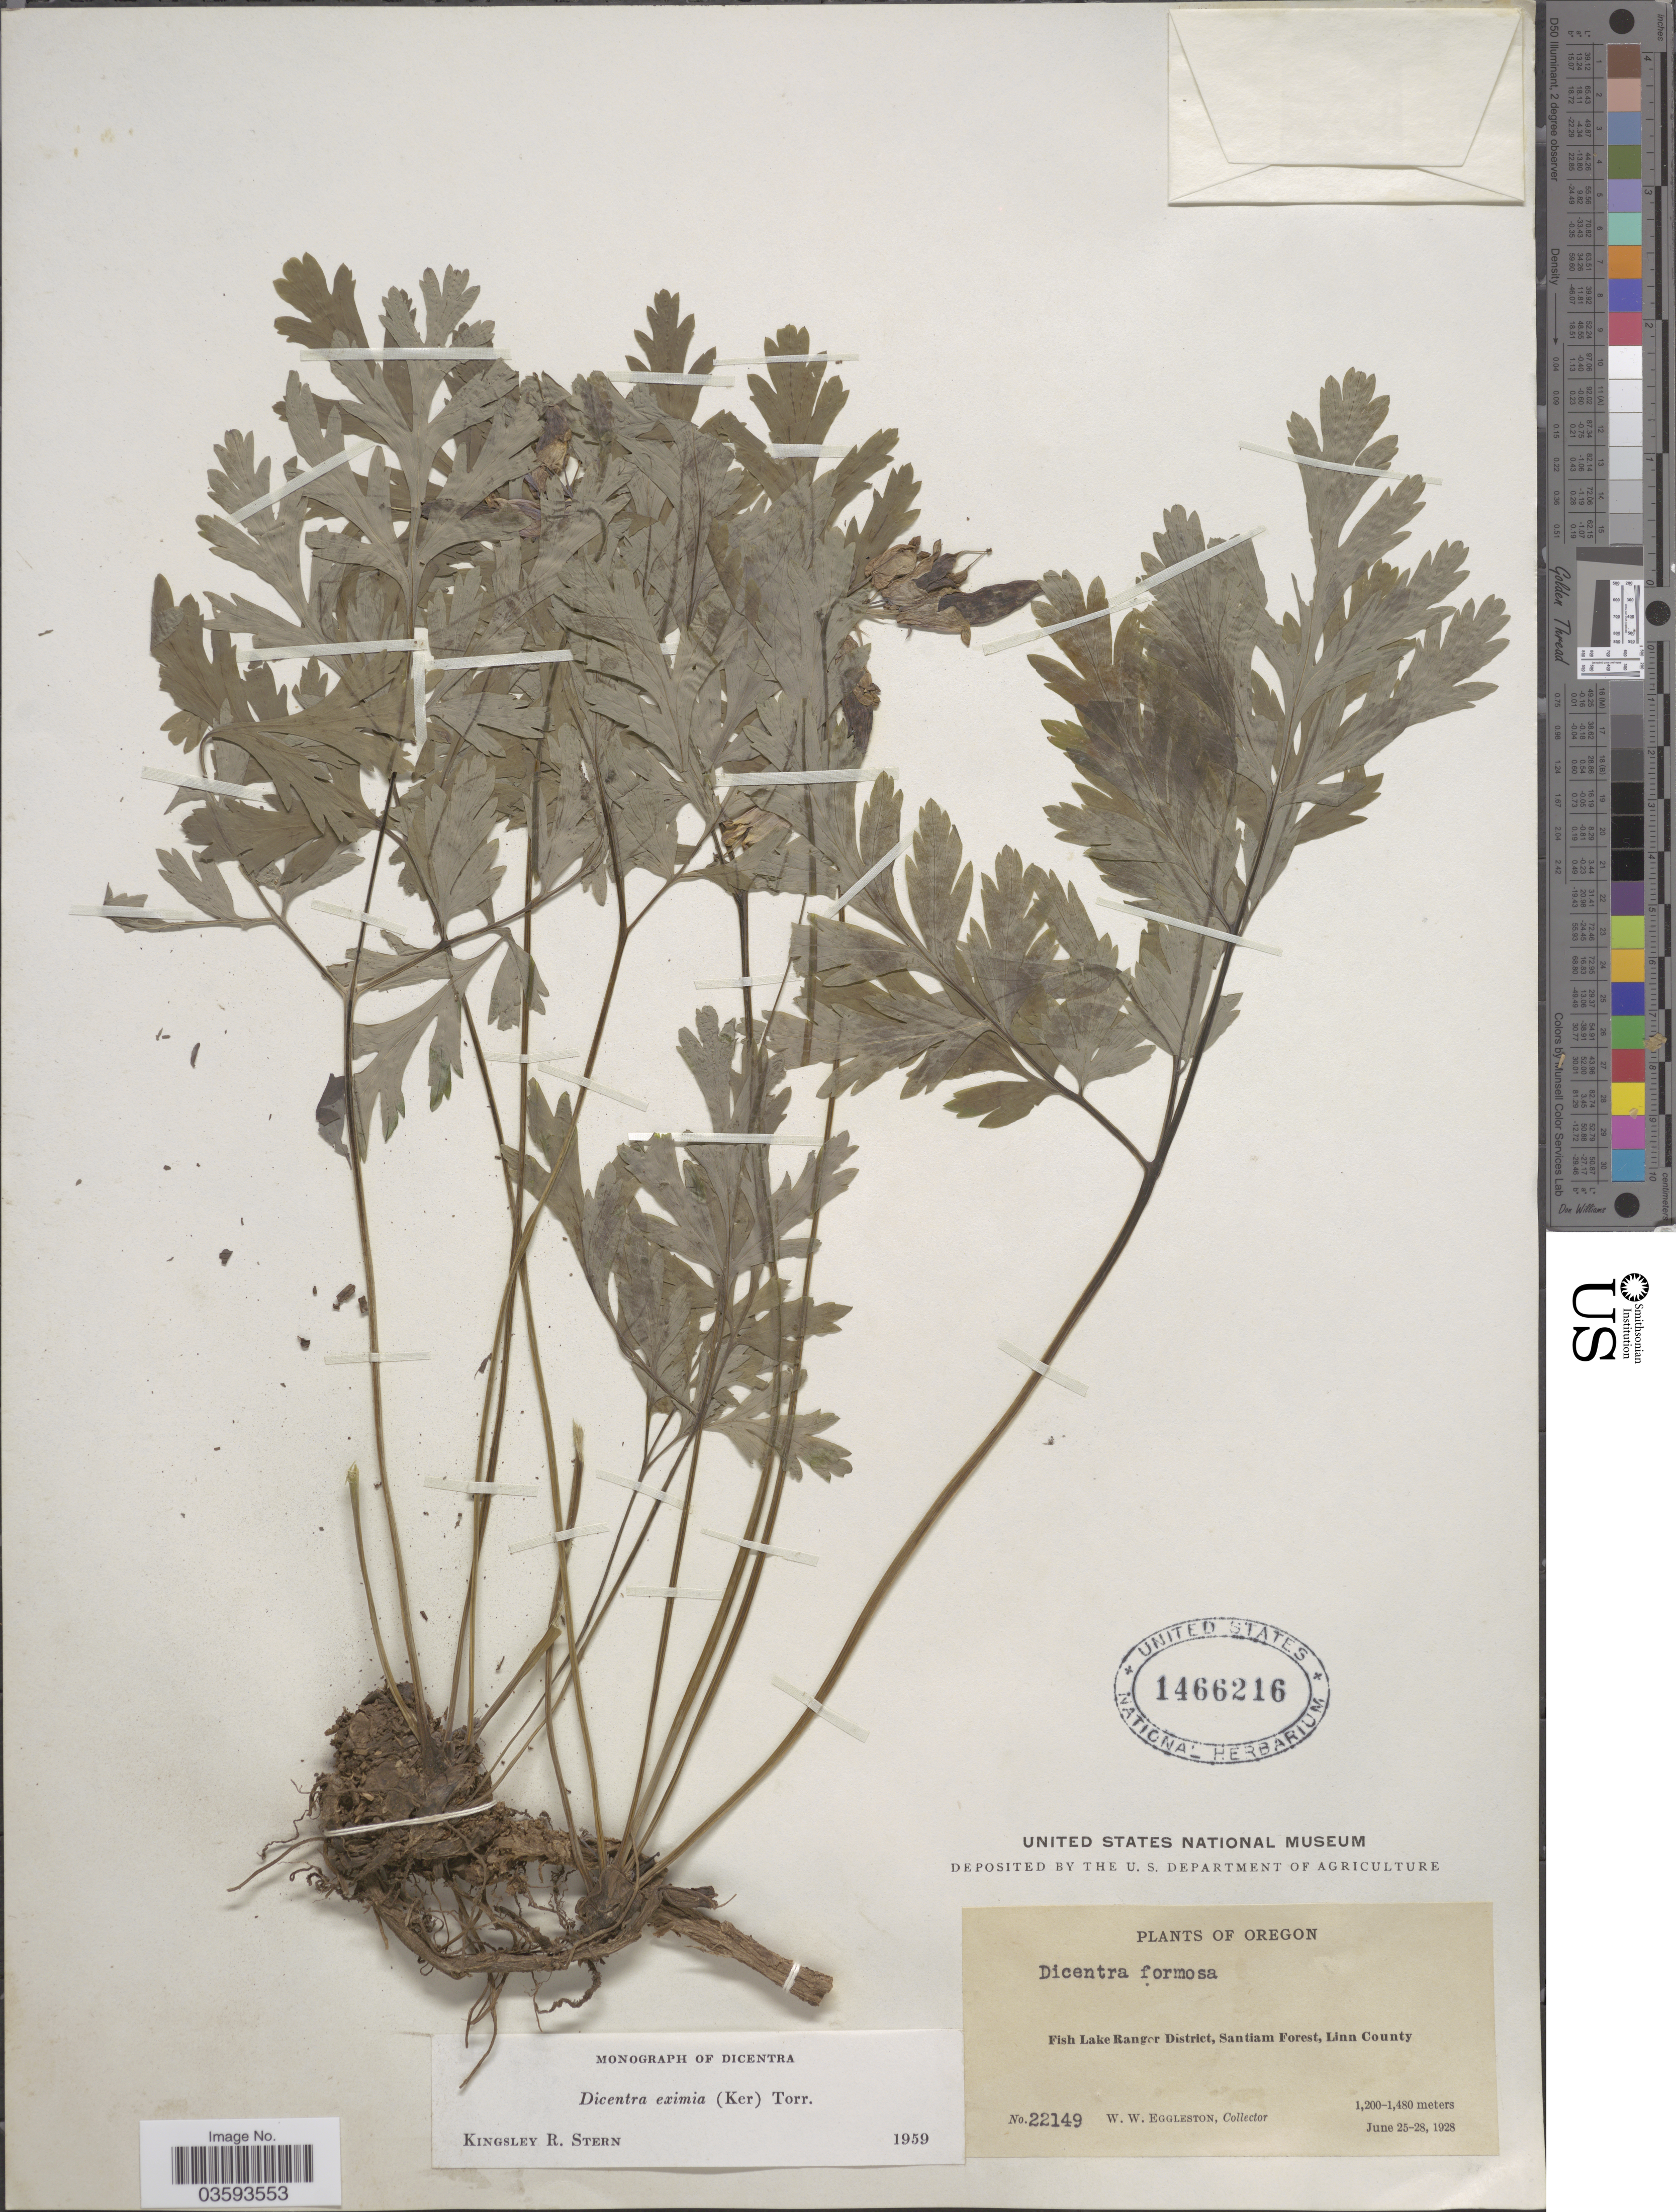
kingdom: Plantae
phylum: Tracheophyta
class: Magnoliopsida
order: Ranunculales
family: Papaveraceae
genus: Dicentra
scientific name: Dicentra eximia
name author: (Ker Gawl.) Torr.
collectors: W. W. Eggleston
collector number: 22149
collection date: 1928-06-25/1928-06-28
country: United States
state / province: Oregon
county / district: Linn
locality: Fish Lake Ranger District, Santiam Forest, Linn County.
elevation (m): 1200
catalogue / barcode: US 1466216